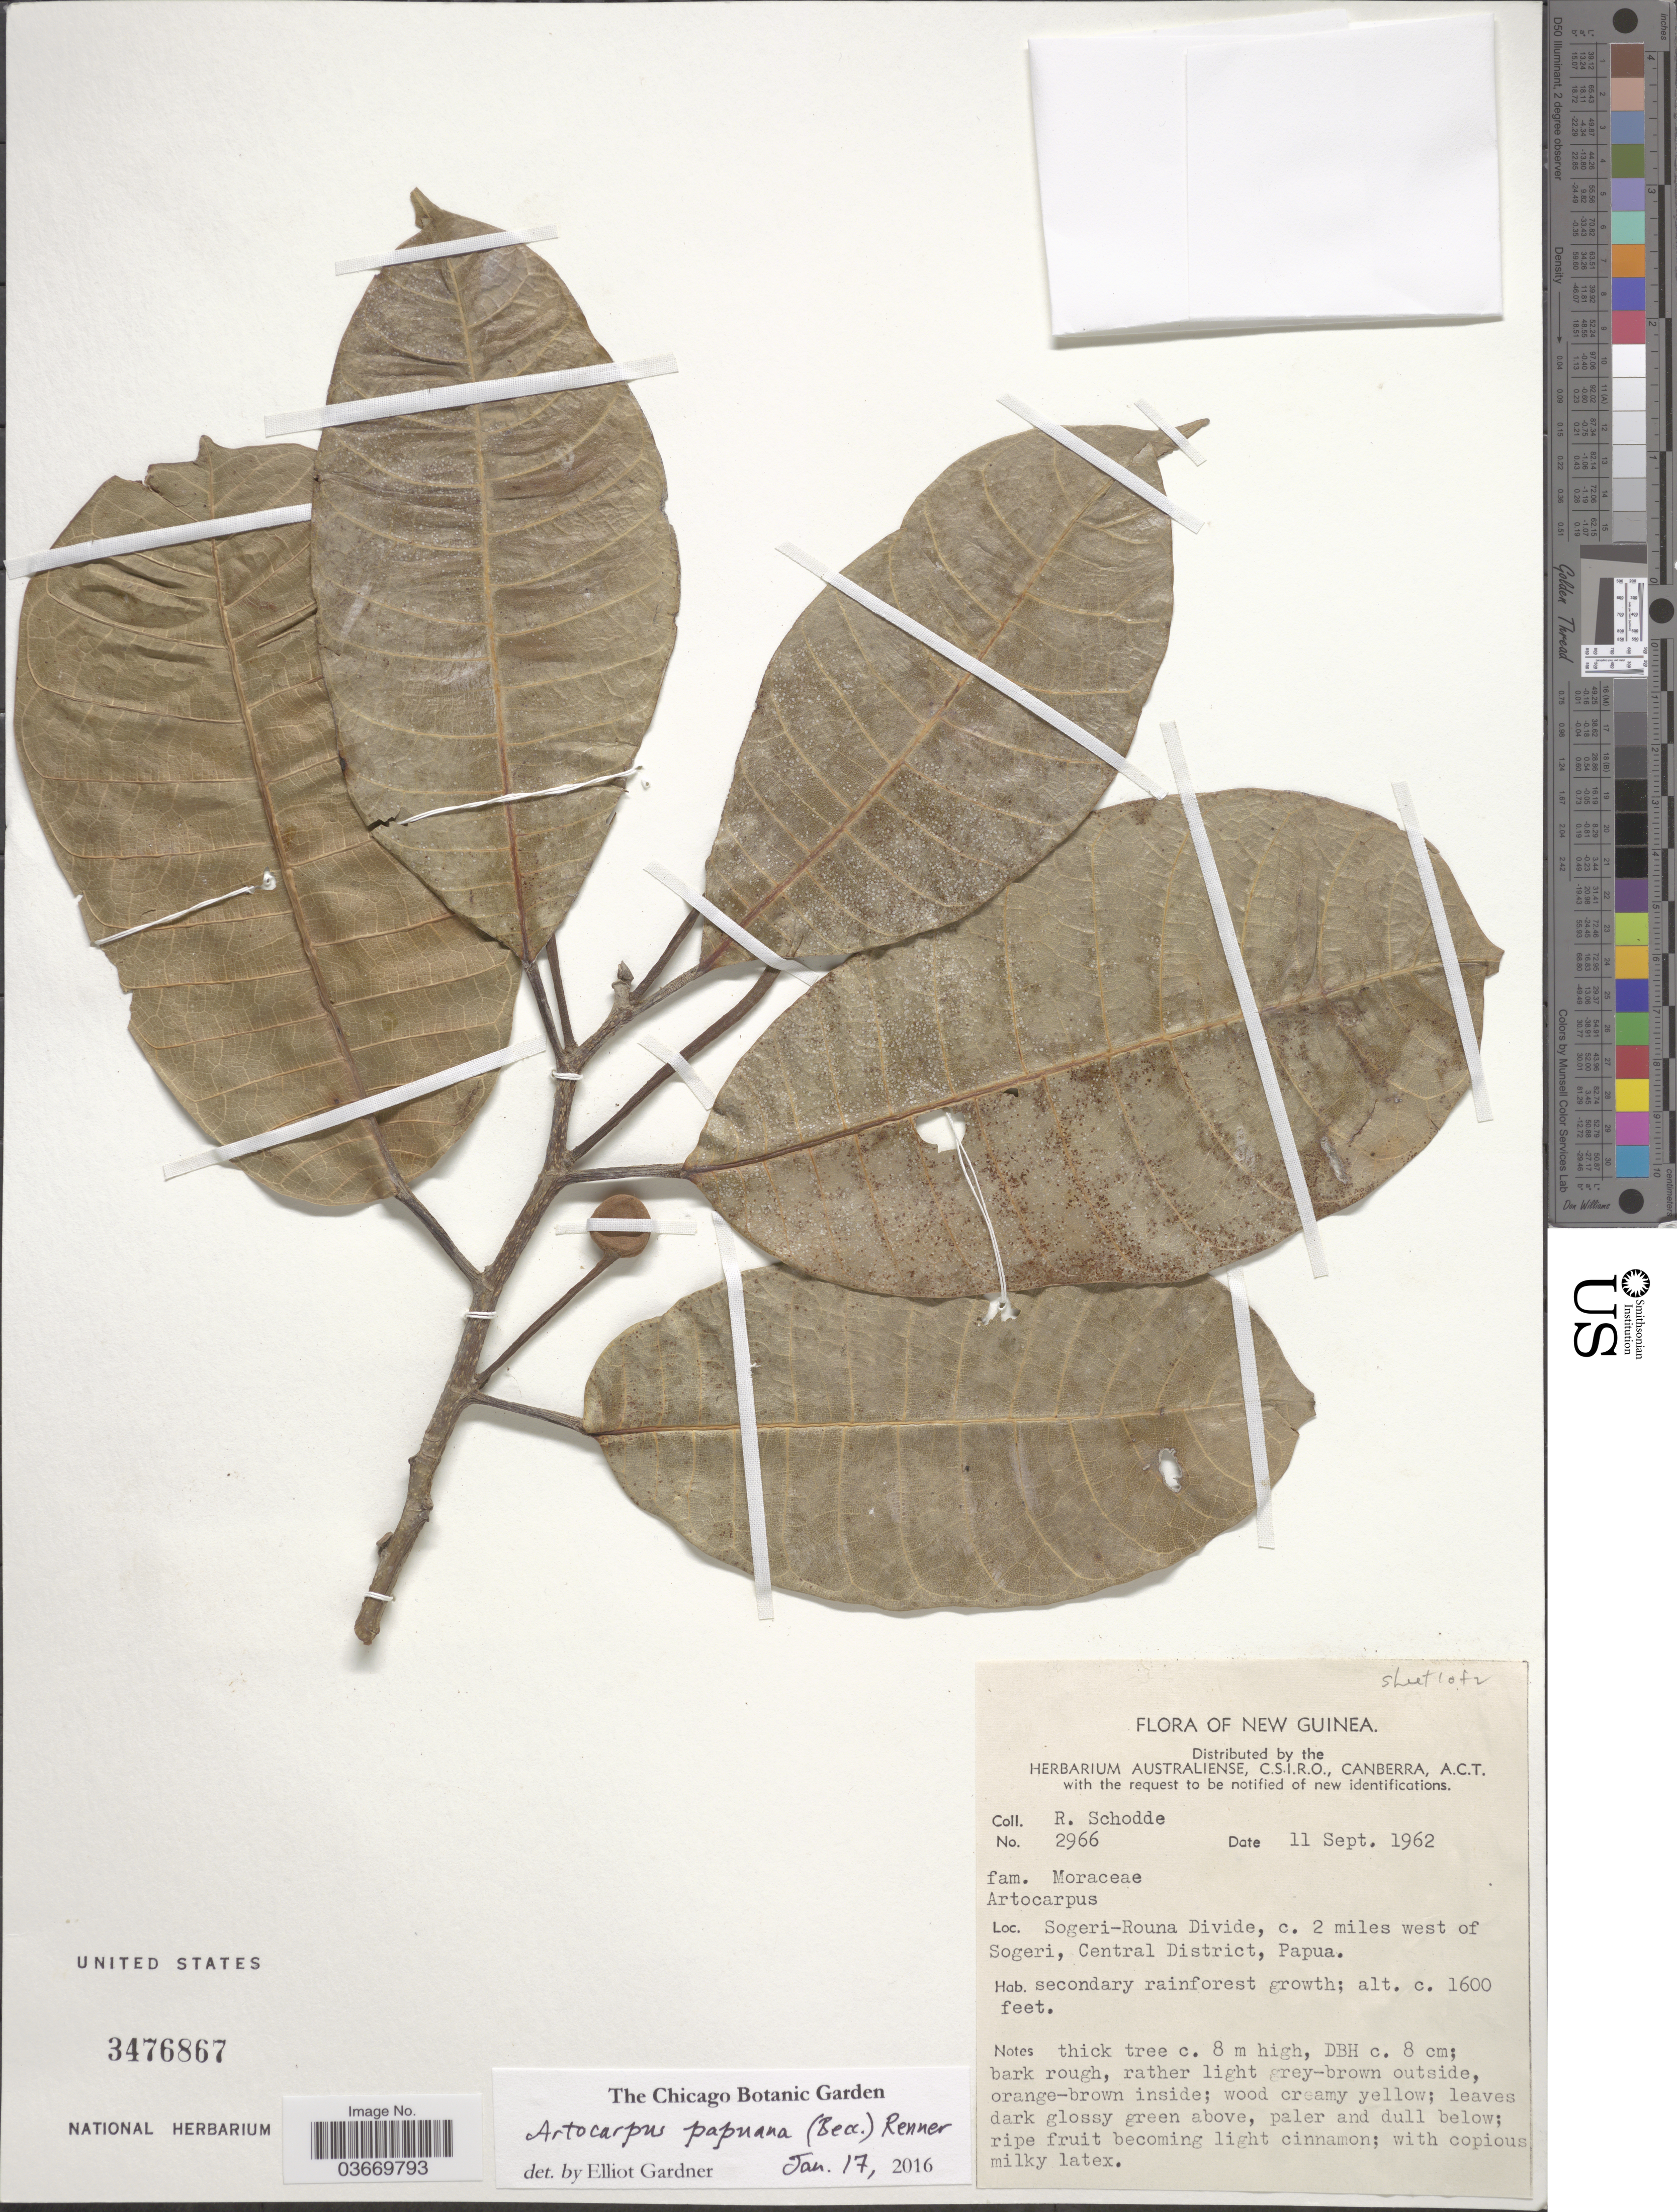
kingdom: Plantae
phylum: Tracheophyta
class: Magnoliopsida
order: Rosales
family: Moraceae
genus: Artocarpus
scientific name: Artocarpus papuanus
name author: Renner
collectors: R. Schodde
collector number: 2966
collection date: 1962-09-11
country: Papua New Guinea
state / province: Central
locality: New Guinea. Sogeri-Rouna Divide, c. 2 miles west of Sogeri, Papua.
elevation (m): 488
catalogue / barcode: US 3476867